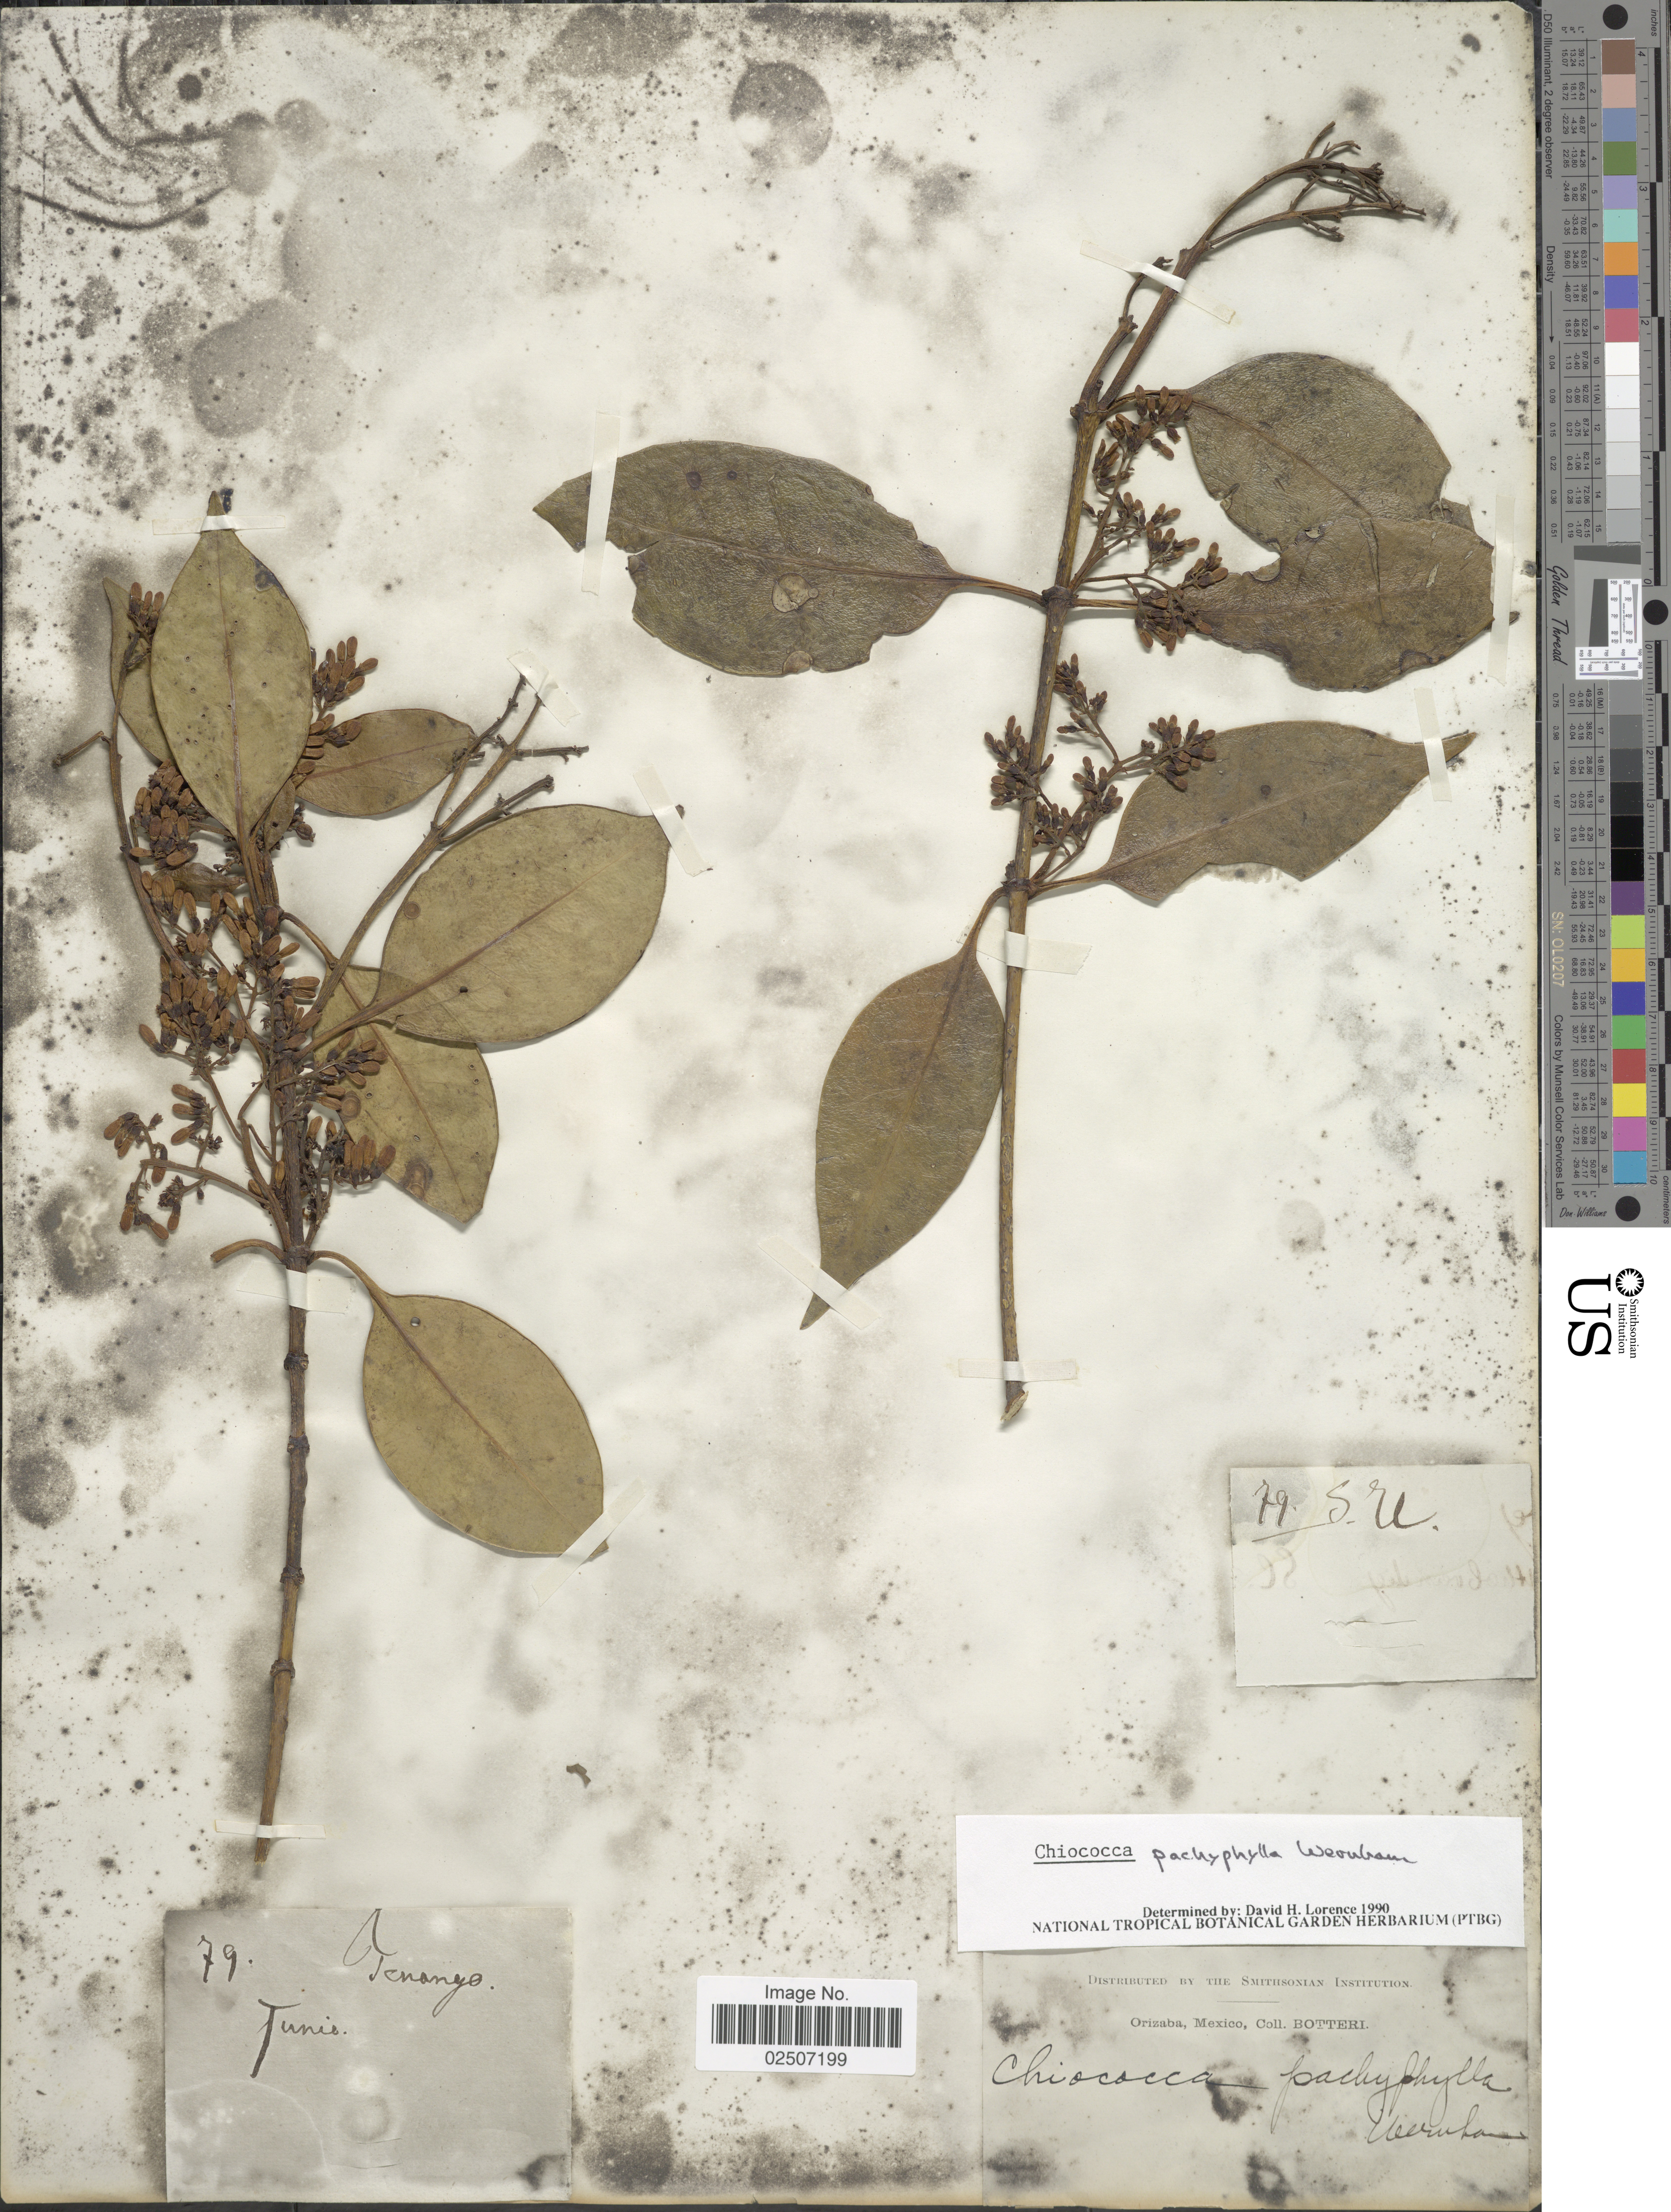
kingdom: Plantae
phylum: Tracheophyta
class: Magnoliopsida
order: Gentianales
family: Rubiaceae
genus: Chiococca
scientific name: Chiococca pachyphylla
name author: Wernham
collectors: -. Botteri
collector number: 79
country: Mexico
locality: Orizaba, Tenango